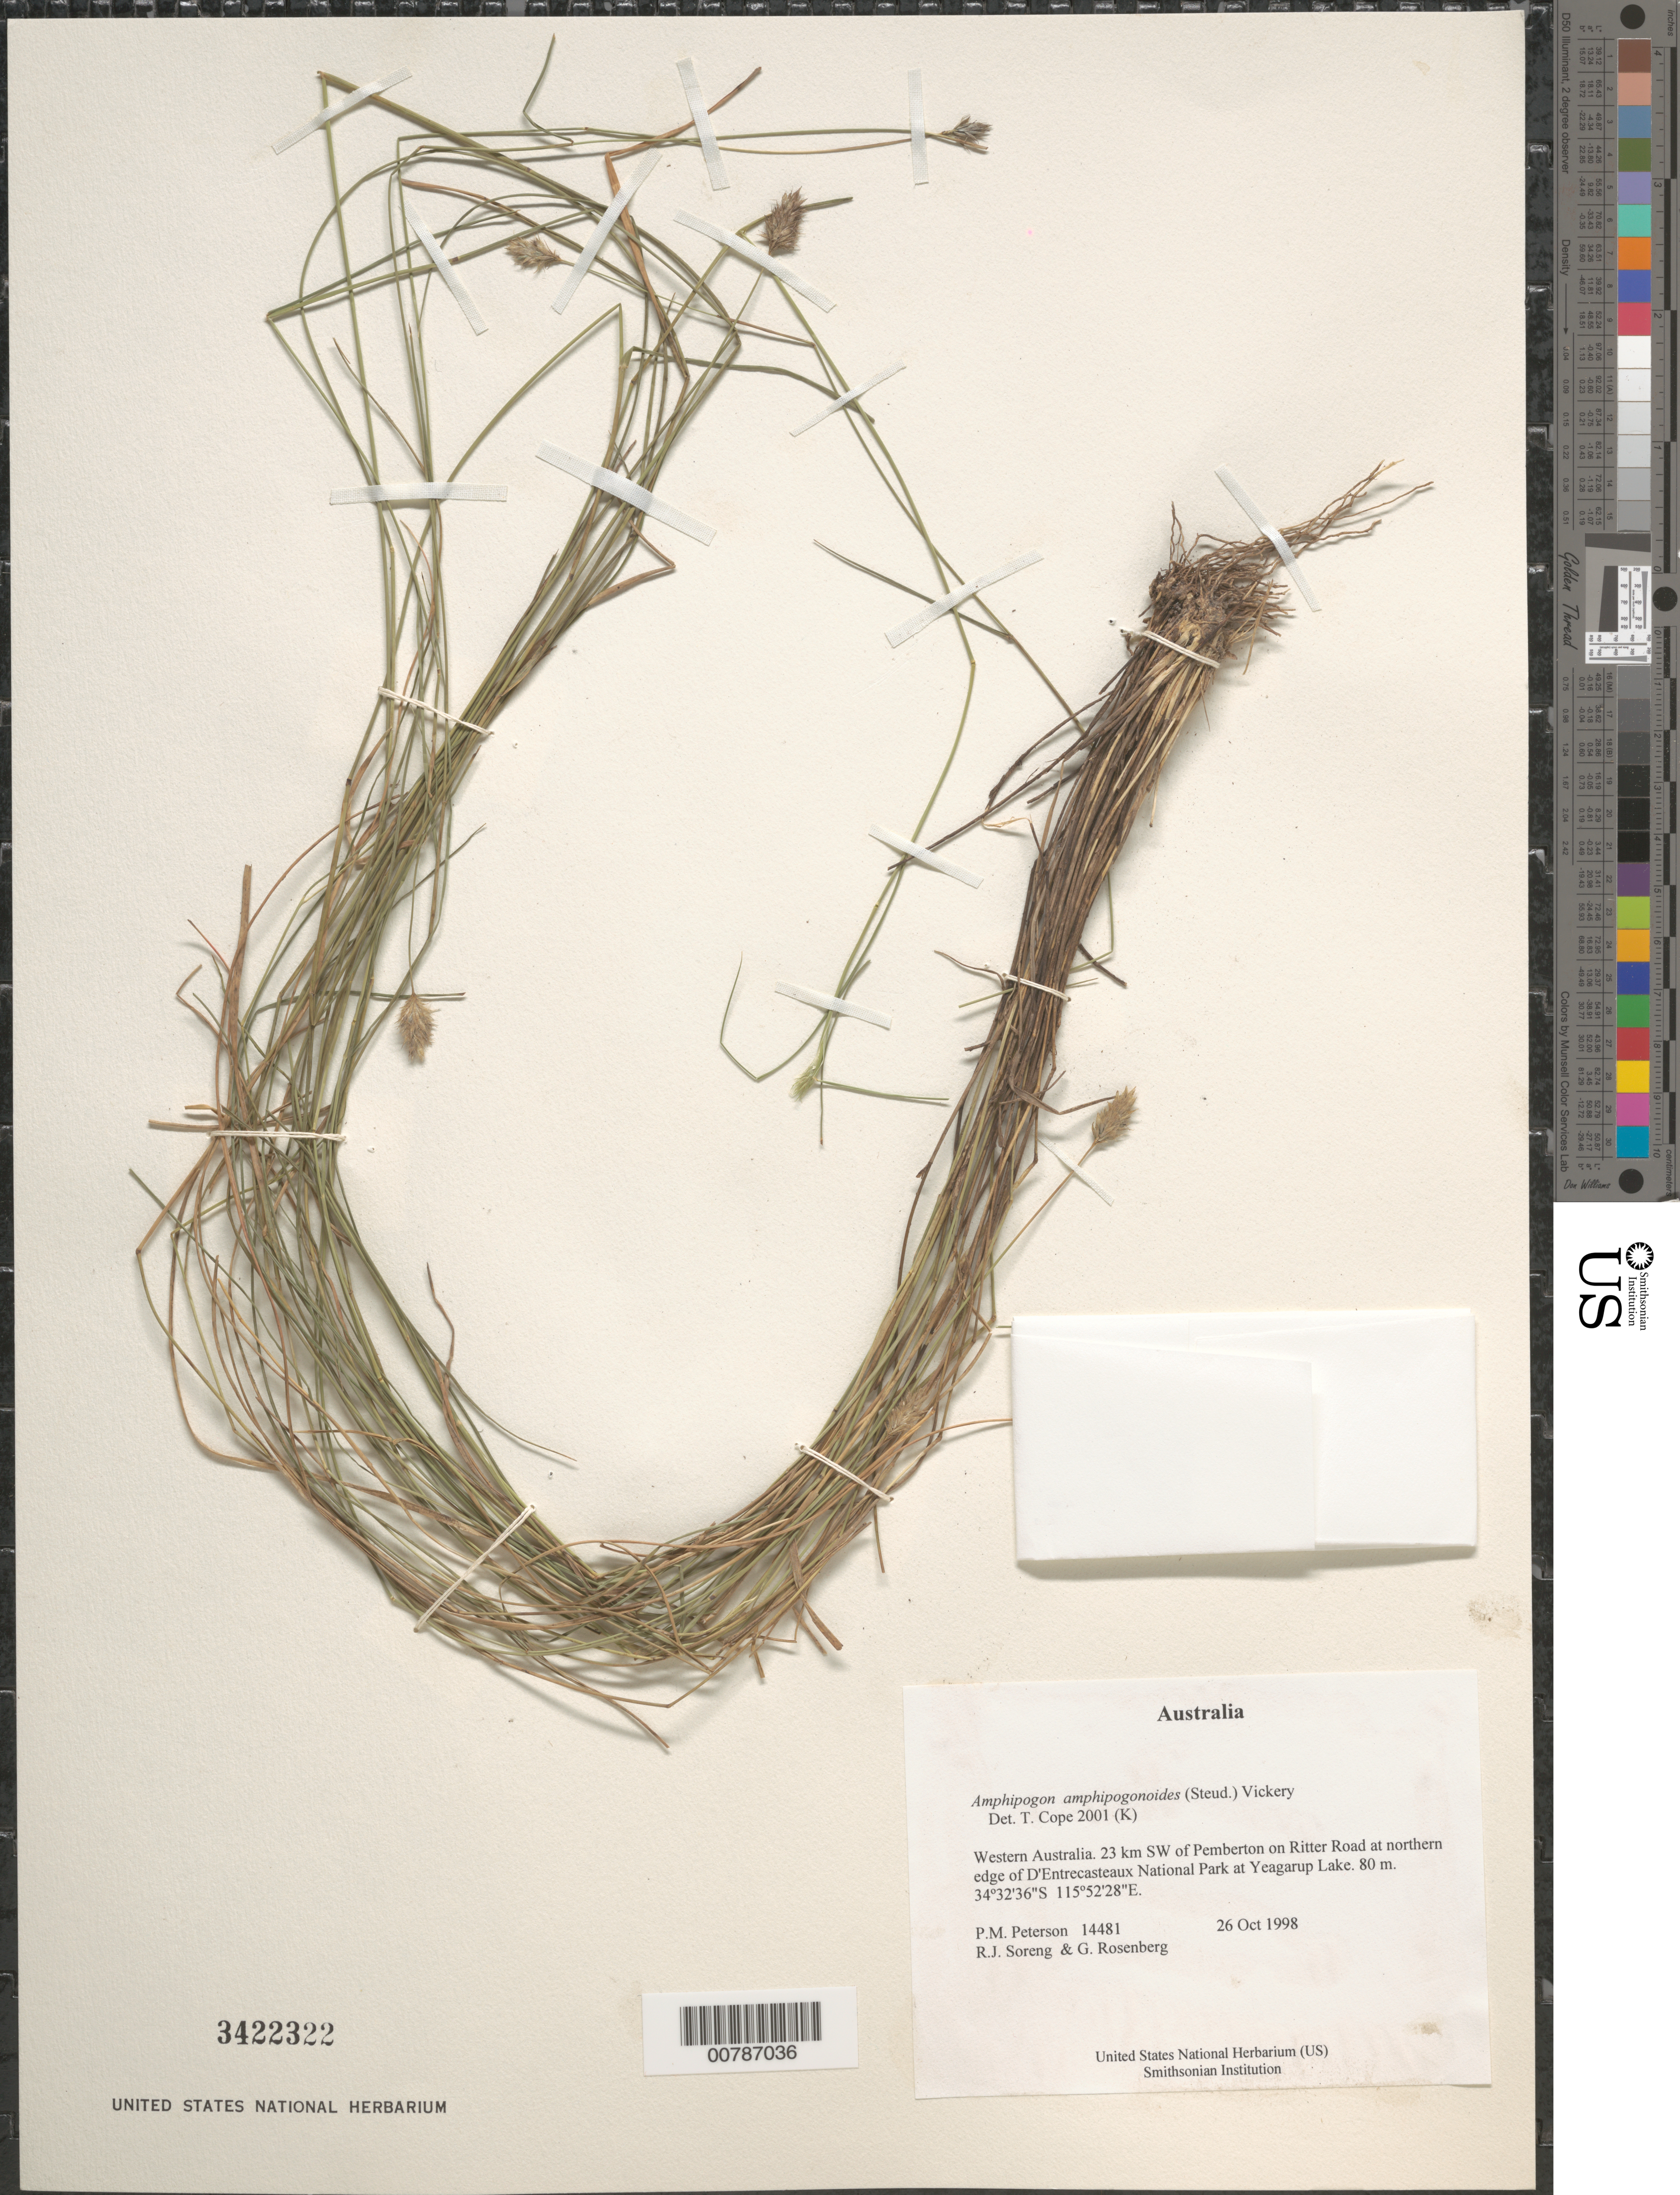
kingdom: Plantae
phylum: Tracheophyta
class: Liliopsida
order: Poales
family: Poaceae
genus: Amphipogon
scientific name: Amphipogon amphipogonoides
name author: (Steud.) Vickery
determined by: Cope, T. A.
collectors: P. M. Peterson, R. J. Soreng & G. Rosenberg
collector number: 14481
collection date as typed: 26 Oct 1998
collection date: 1998-10-26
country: Australia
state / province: Western Australia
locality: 23 km SW of Pemberton on Ritter Road at northern edge of D'Entrecasteaux National Park at Yeagarup Lake.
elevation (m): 80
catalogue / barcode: US 3422322